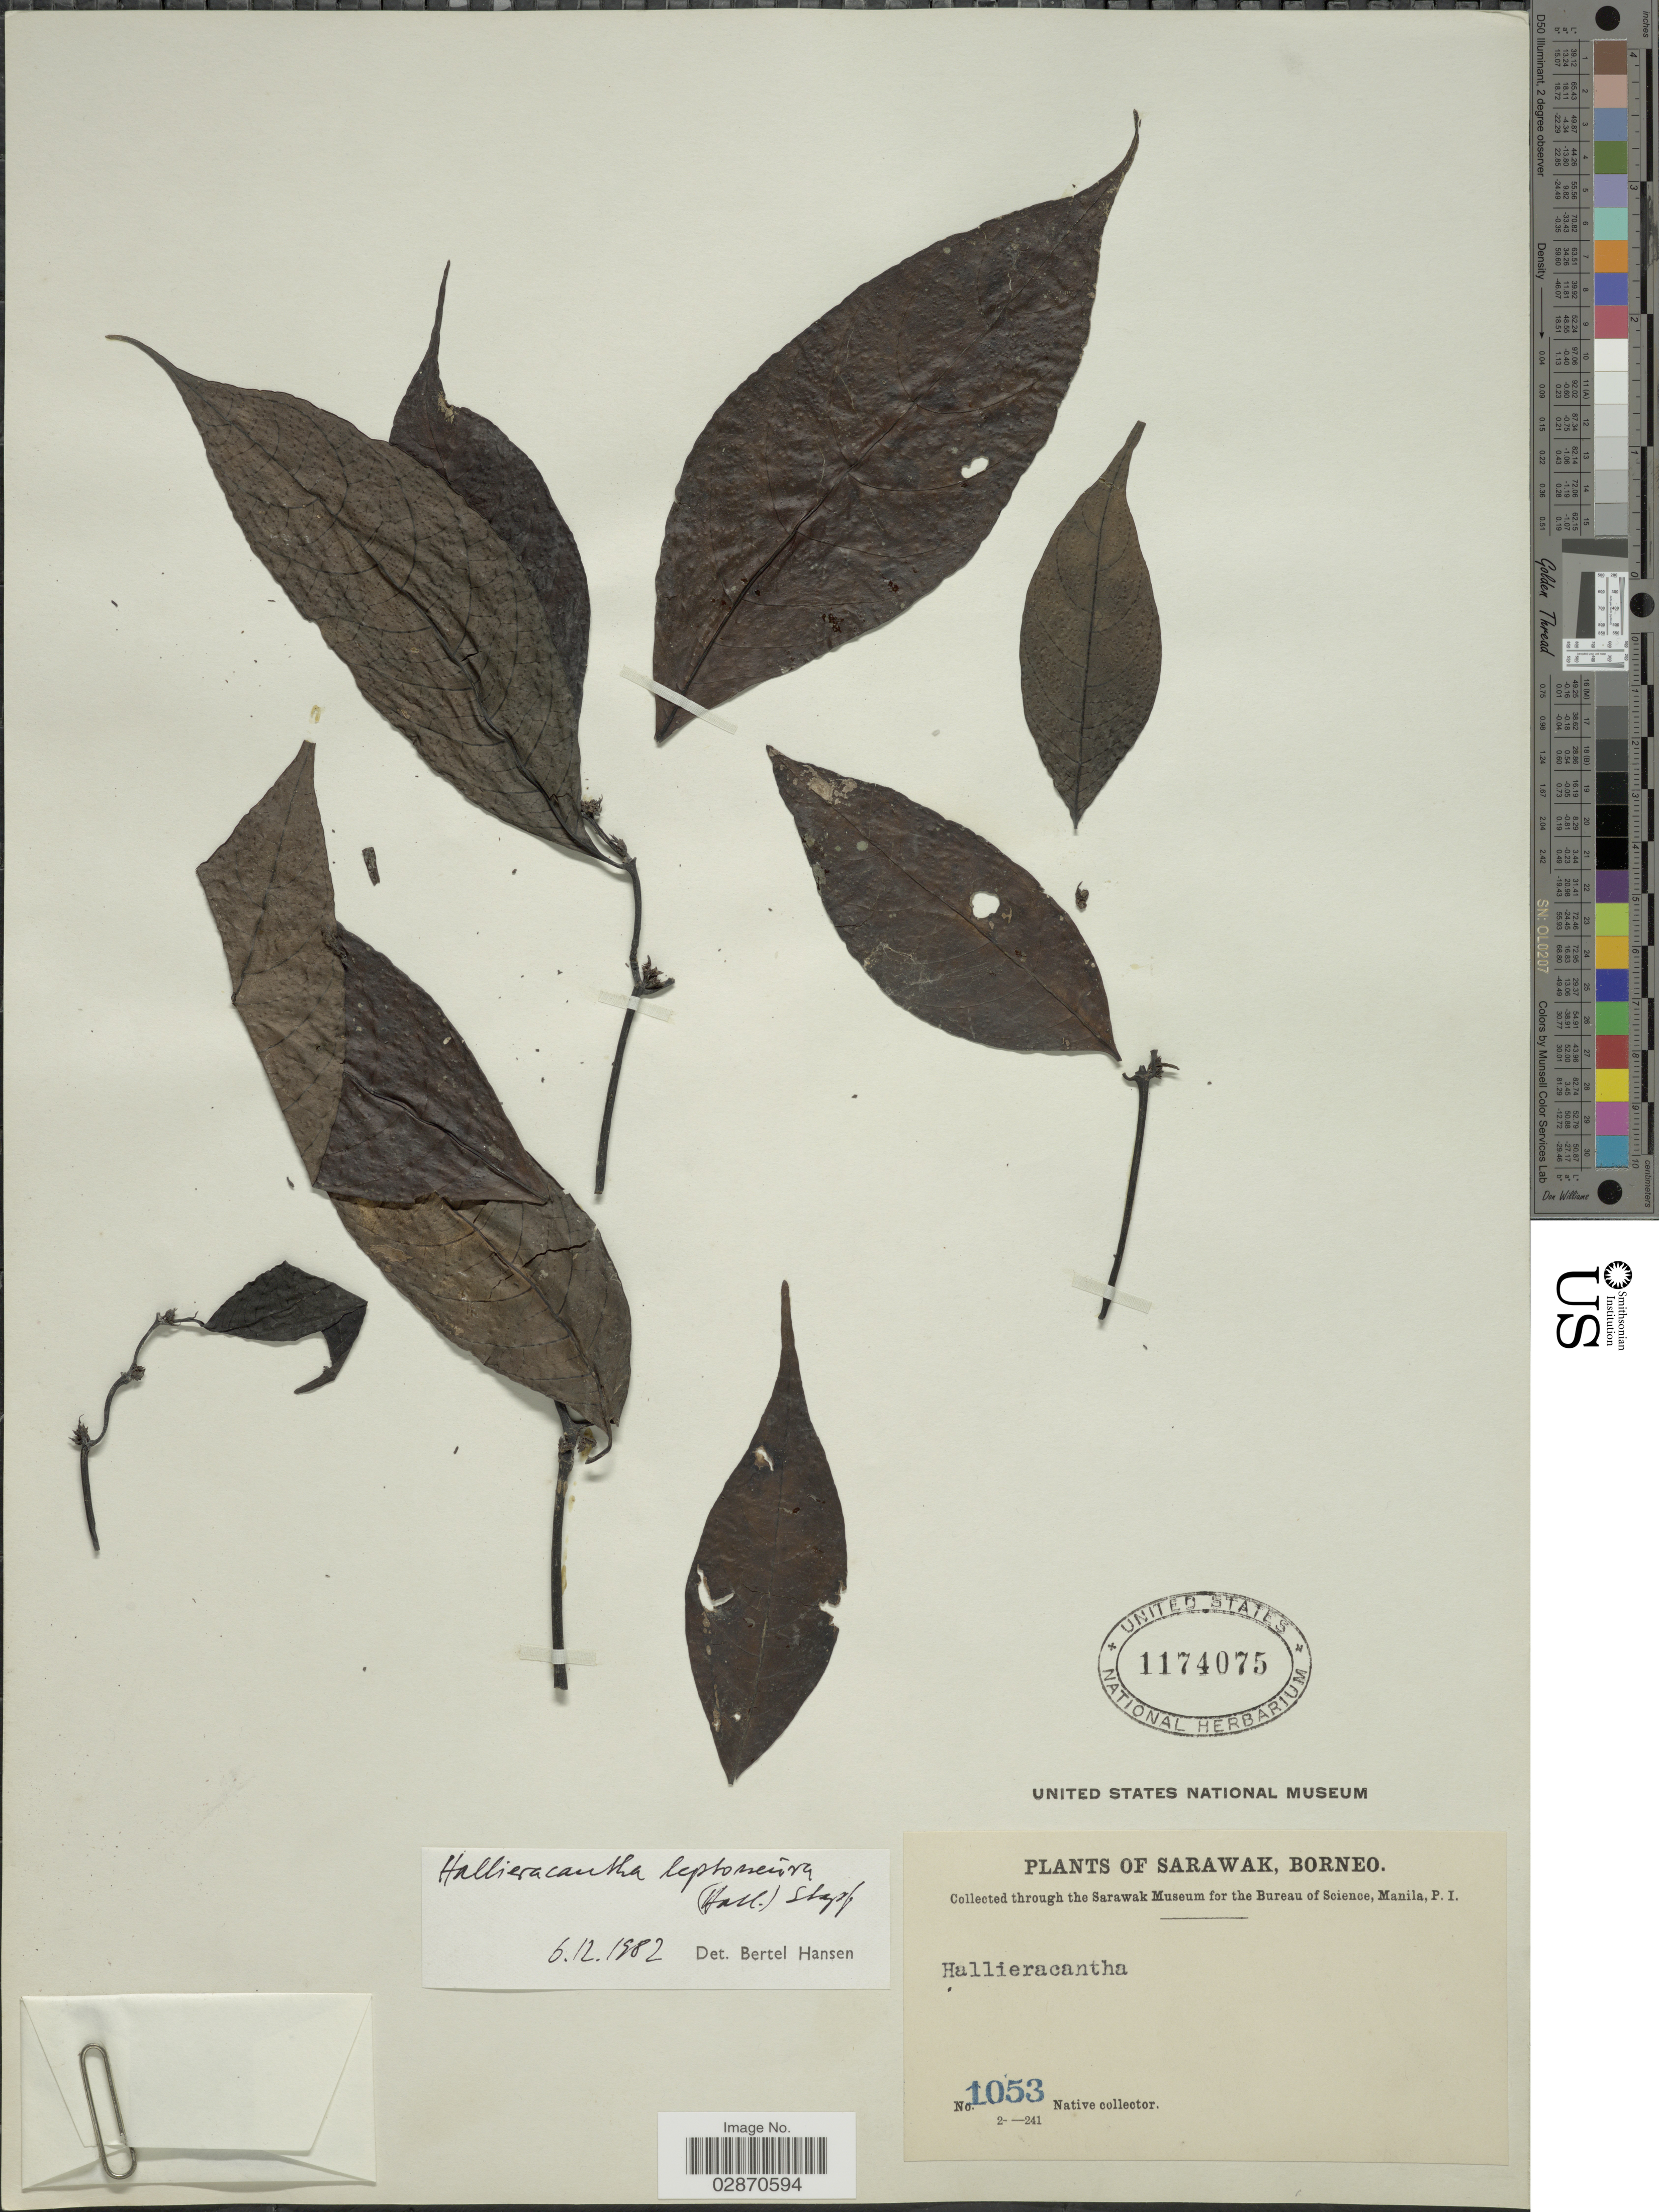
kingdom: Plantae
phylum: Tracheophyta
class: Magnoliopsida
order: Lamiales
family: Acanthaceae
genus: Ptyssiglottis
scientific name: Ptyssiglottis leptoneura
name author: Hallier f.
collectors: Native collector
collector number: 1053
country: Malaysia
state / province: Sarawak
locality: Borneo.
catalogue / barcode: US 1174075